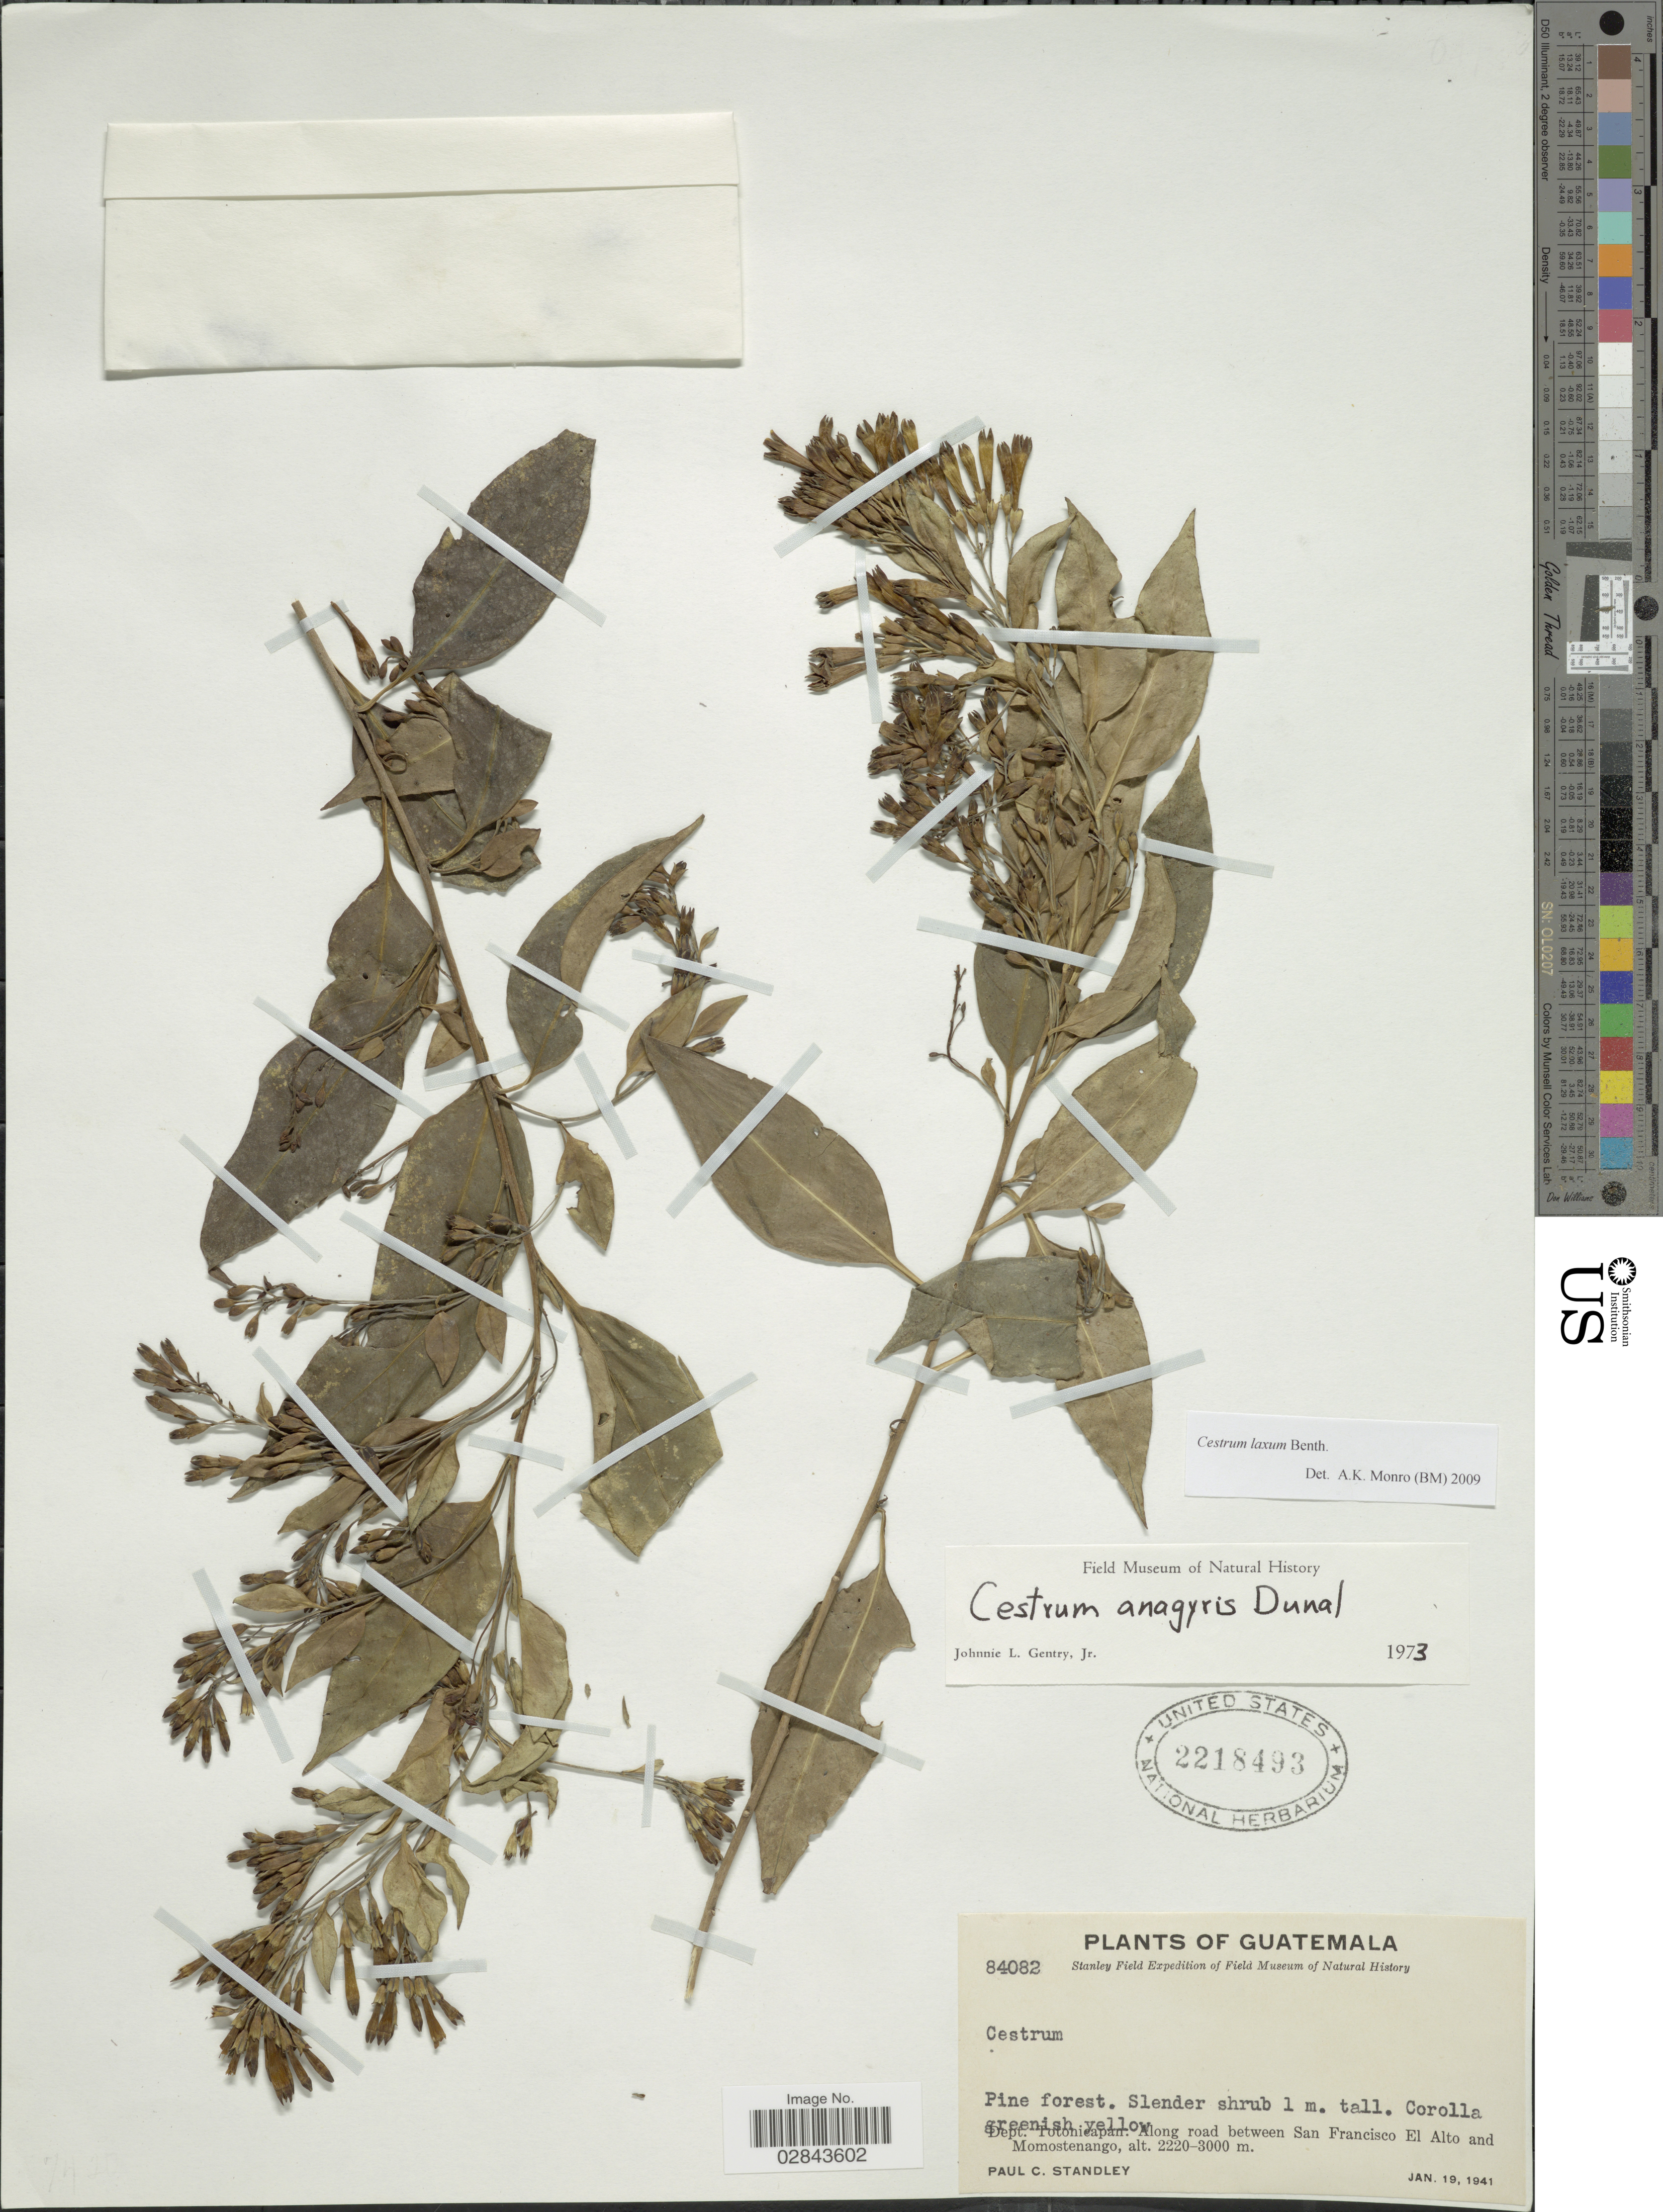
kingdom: Plantae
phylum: Tracheophyta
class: Magnoliopsida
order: Solanales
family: Solanaceae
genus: Cestrum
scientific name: Cestrum laxum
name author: Benth.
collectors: P. C. Standley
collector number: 84082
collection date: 1941-01-19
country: Guatemala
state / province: Totonicapan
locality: Dept. Totonicapan. Along road between San Francisco El Alto and Momostenango.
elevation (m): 2220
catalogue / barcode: US 2218493